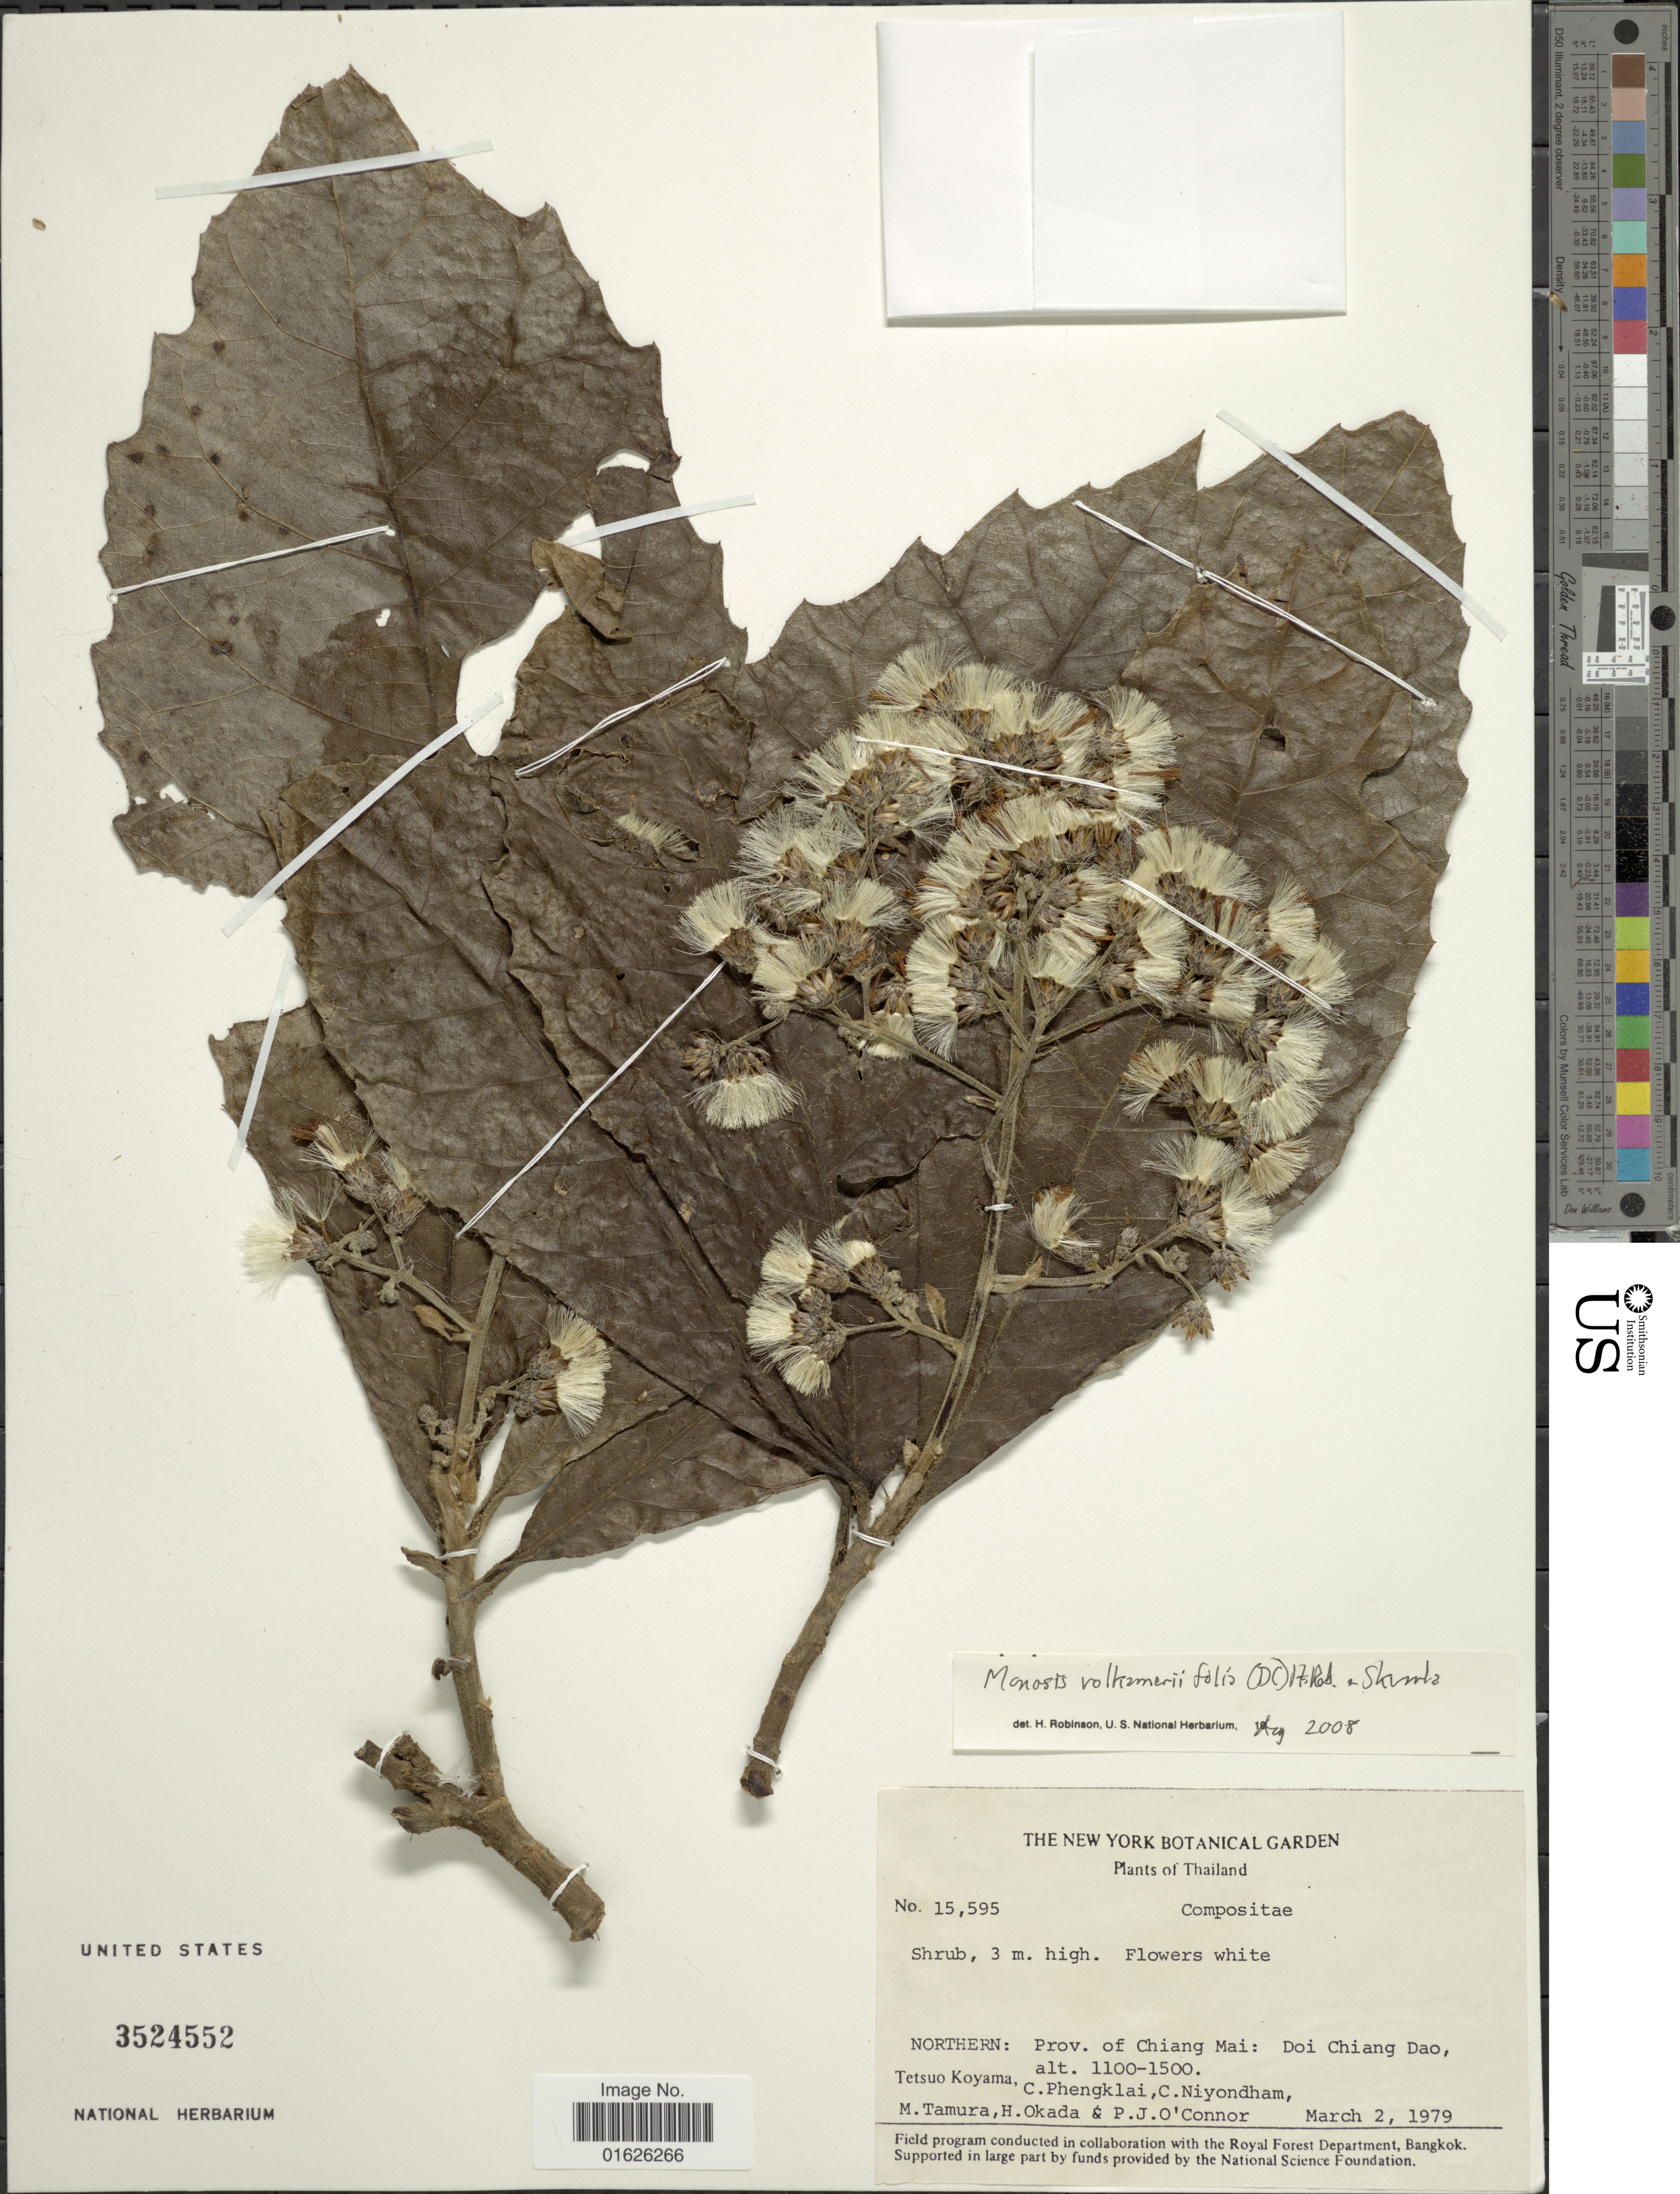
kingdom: Plantae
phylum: Tracheophyta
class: Magnoliopsida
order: Asterales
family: Asteraceae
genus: Monosis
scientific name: Monosis volkameriifolia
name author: (DC.) H. Rob. & Skvarla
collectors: T. Koyama, C. Phengklai, C. Niyondham, M. Tamura & et al.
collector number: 15595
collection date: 1979-03-02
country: Thailand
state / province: Chiang Mai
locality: Northern: Prov. of Chiang Mai: Doi Chaing Dao.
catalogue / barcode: US 3524552